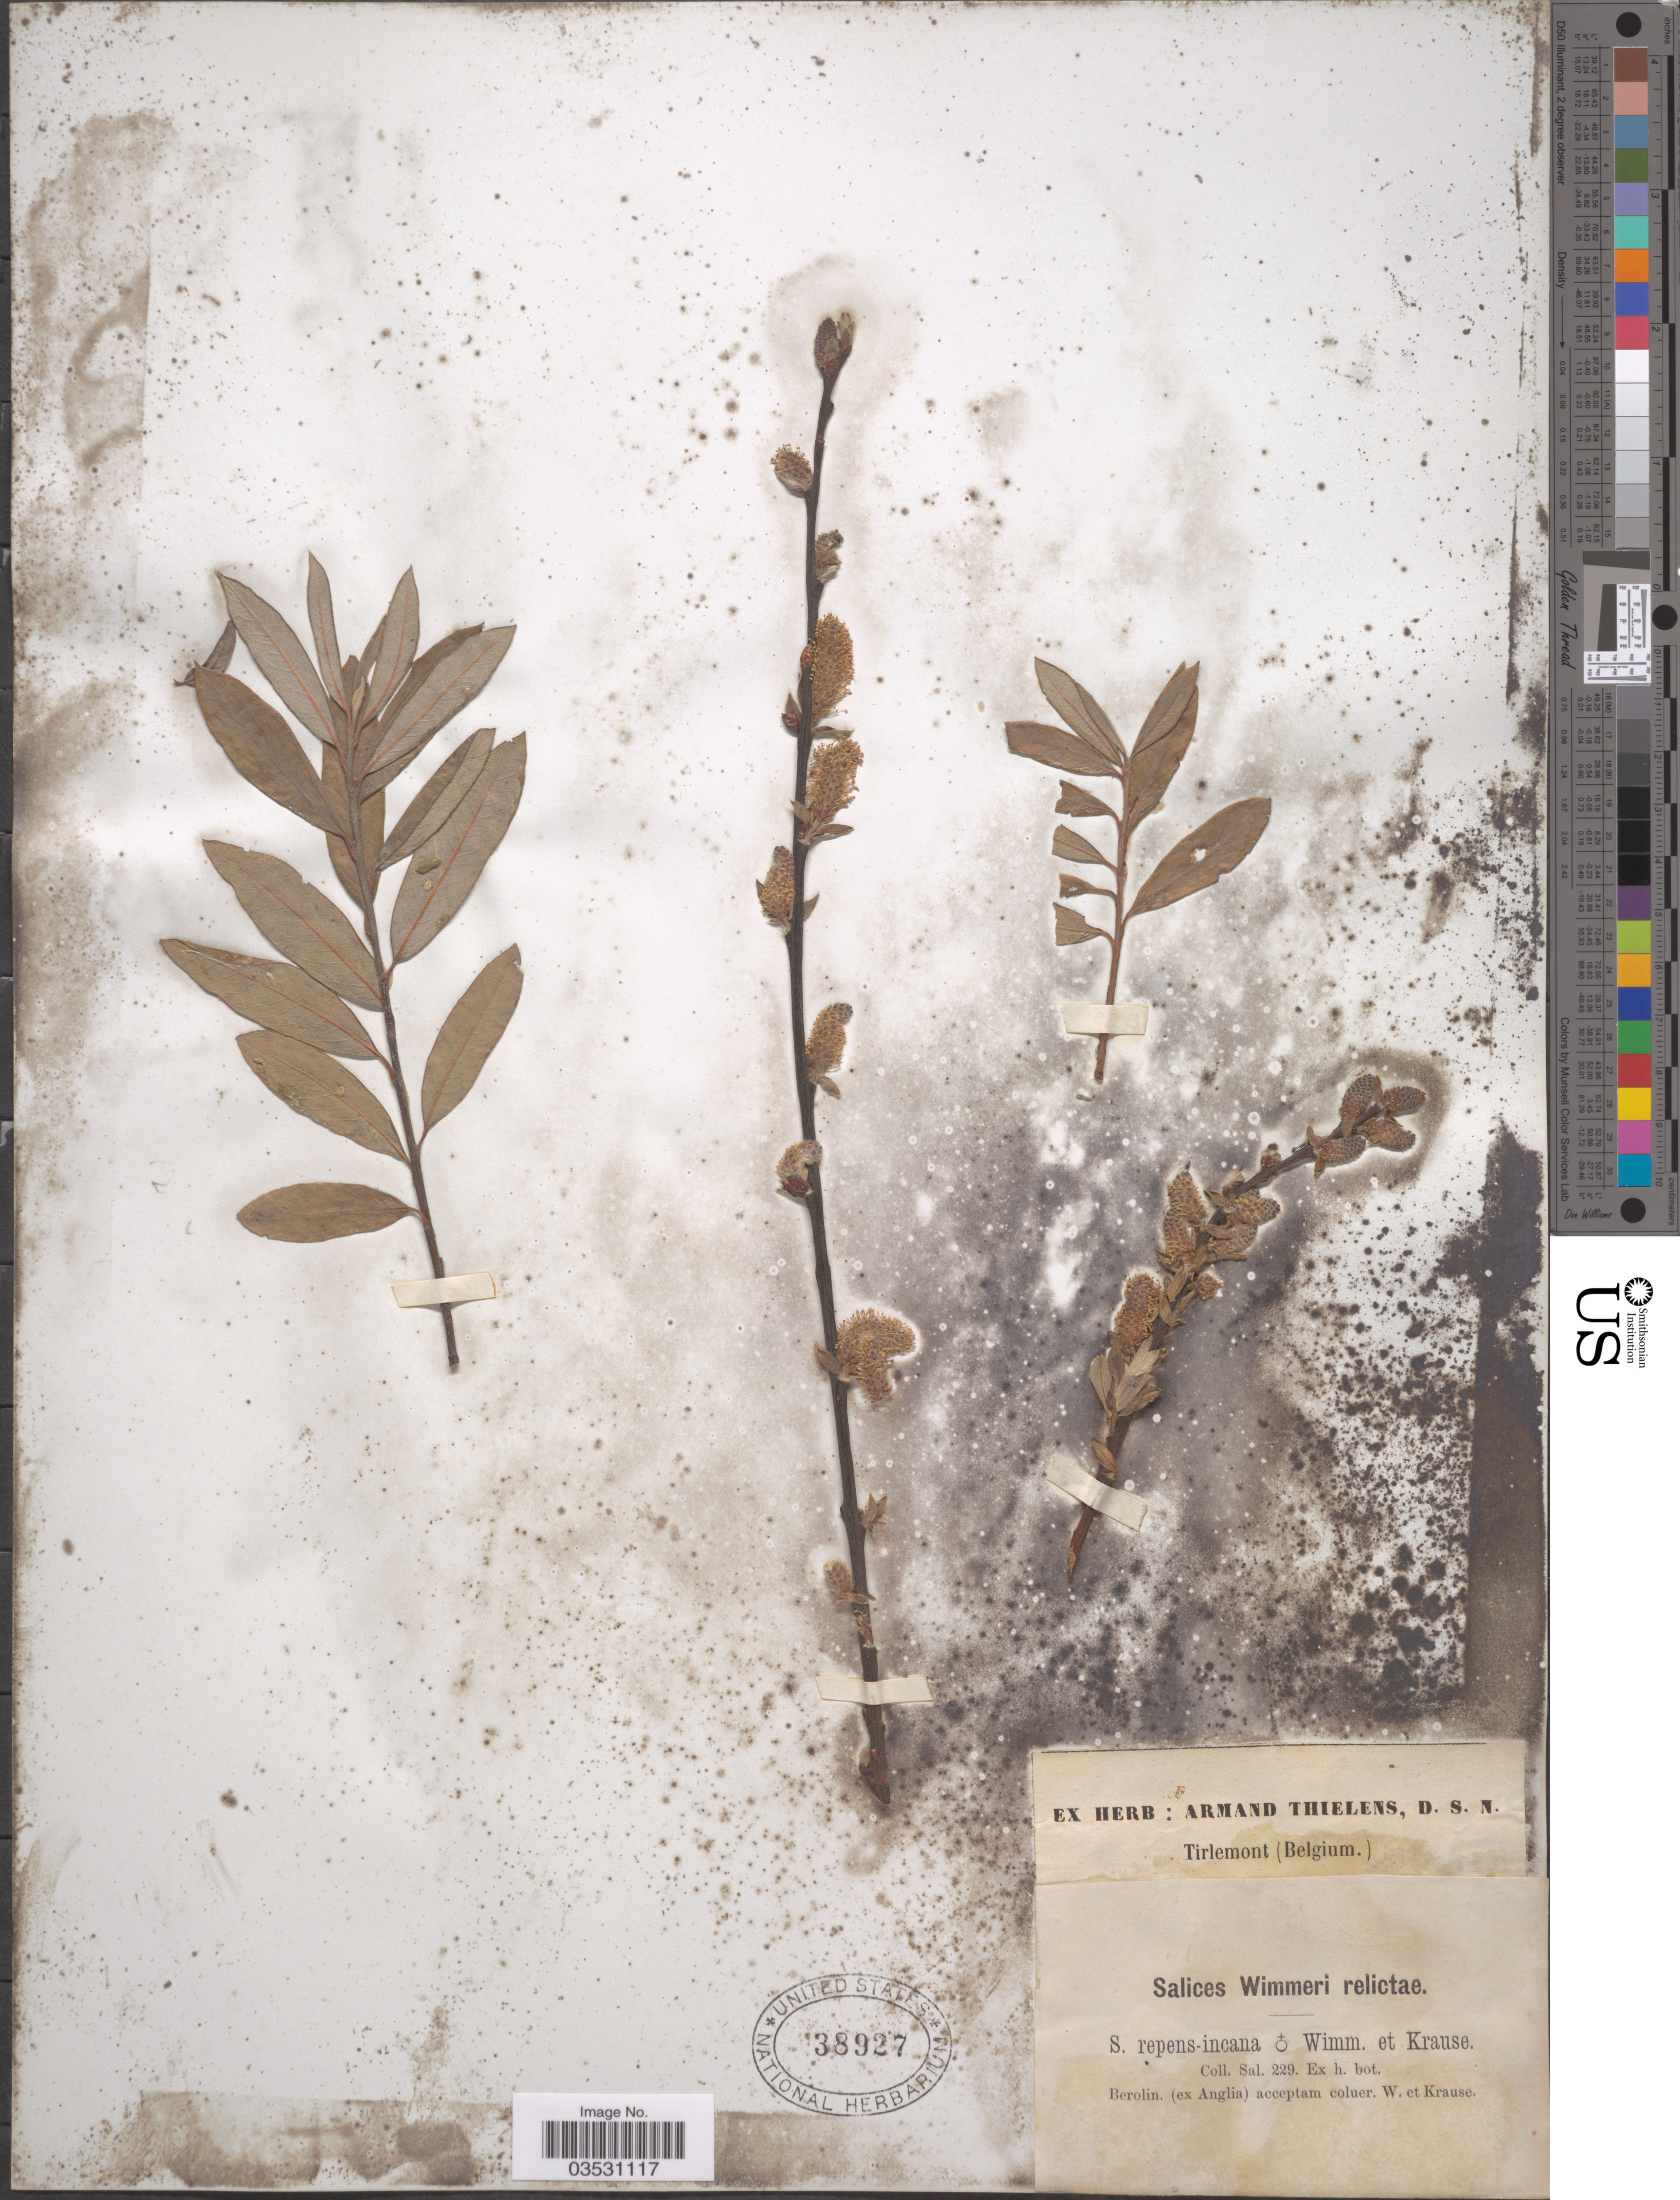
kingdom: Plantae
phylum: Tracheophyta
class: Magnoliopsida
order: Malpighiales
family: Salicaceae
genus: Salix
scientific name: Salix repens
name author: L.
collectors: ex herb. Armand Thielens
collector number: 229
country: Germany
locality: Berolin. (ex Anglia).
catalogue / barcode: US 38927